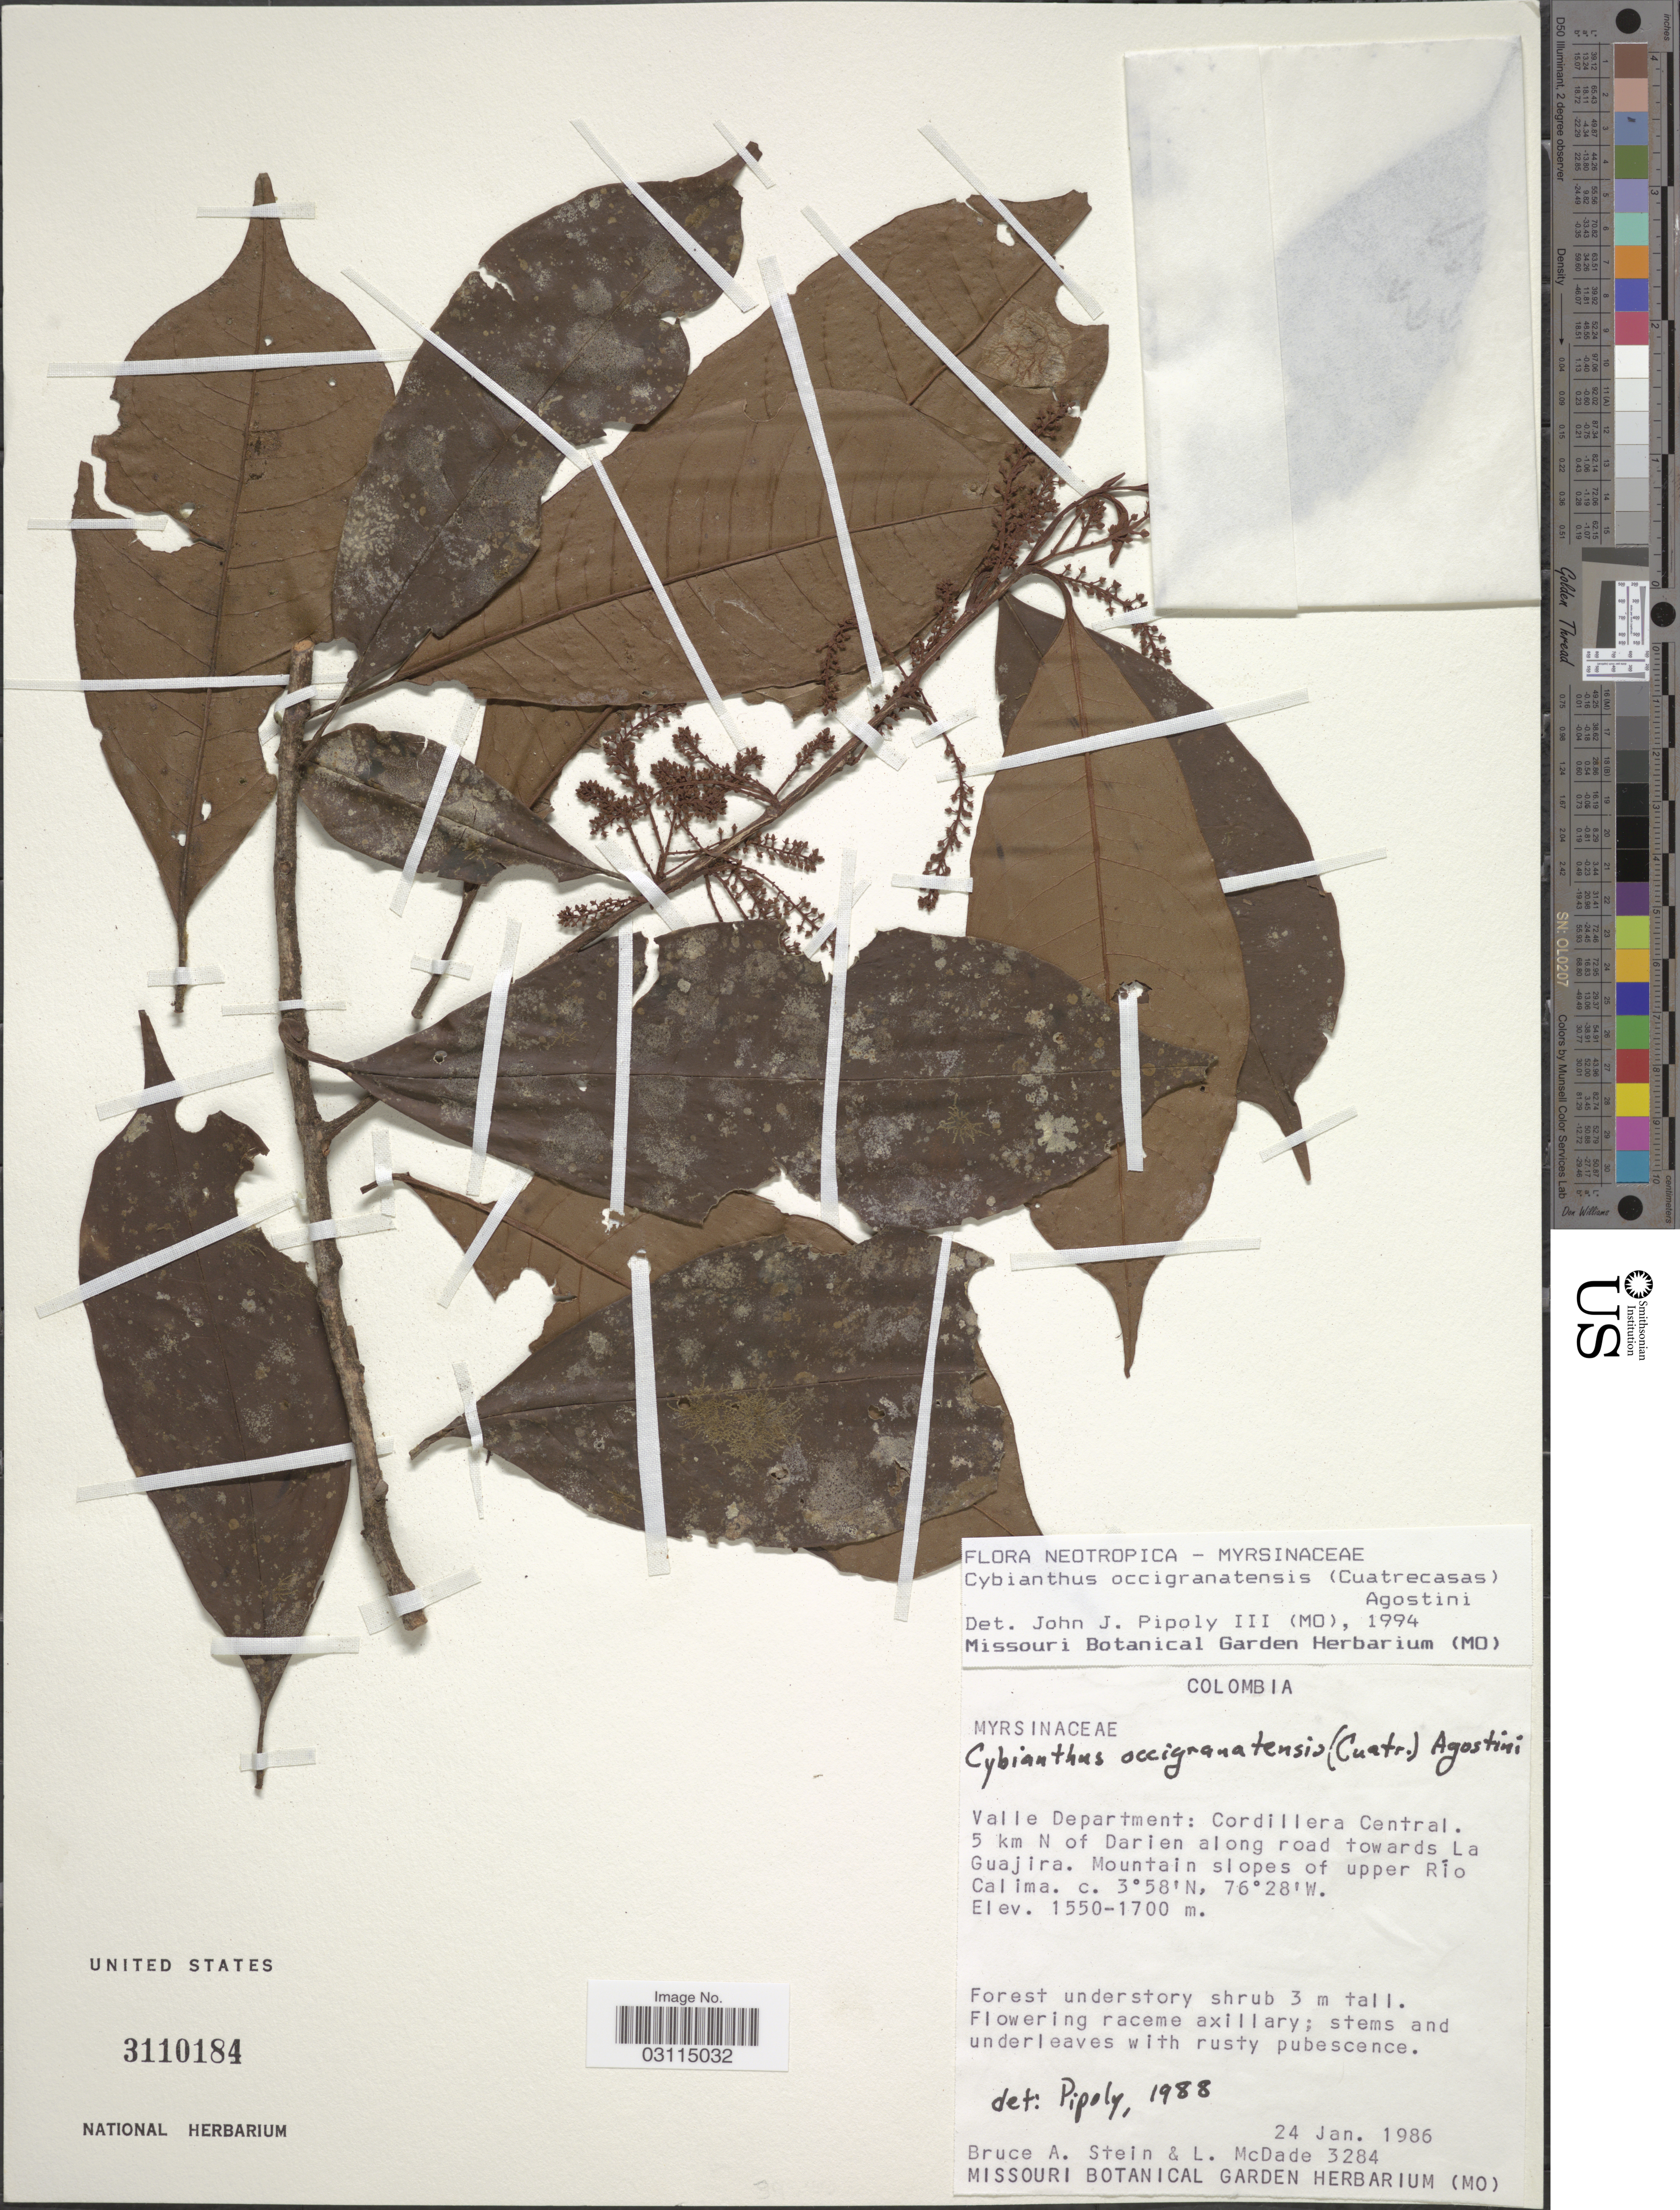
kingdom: Plantae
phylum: Tracheophyta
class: Magnoliopsida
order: Ericales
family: Primulaceae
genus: Cybianthus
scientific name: Cybianthus occigranatensis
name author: (Cuatrec.) G. Agostini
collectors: B. A. Stein & L. McDade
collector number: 3284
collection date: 1986-01-24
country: Colombia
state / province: Valle del Cauca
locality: Valle Department: Cordillera Central, 5 km N of Darien along towardsLa Guajira, Mountain slopes of upper Río Calima.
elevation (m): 1550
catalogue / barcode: US 3110184